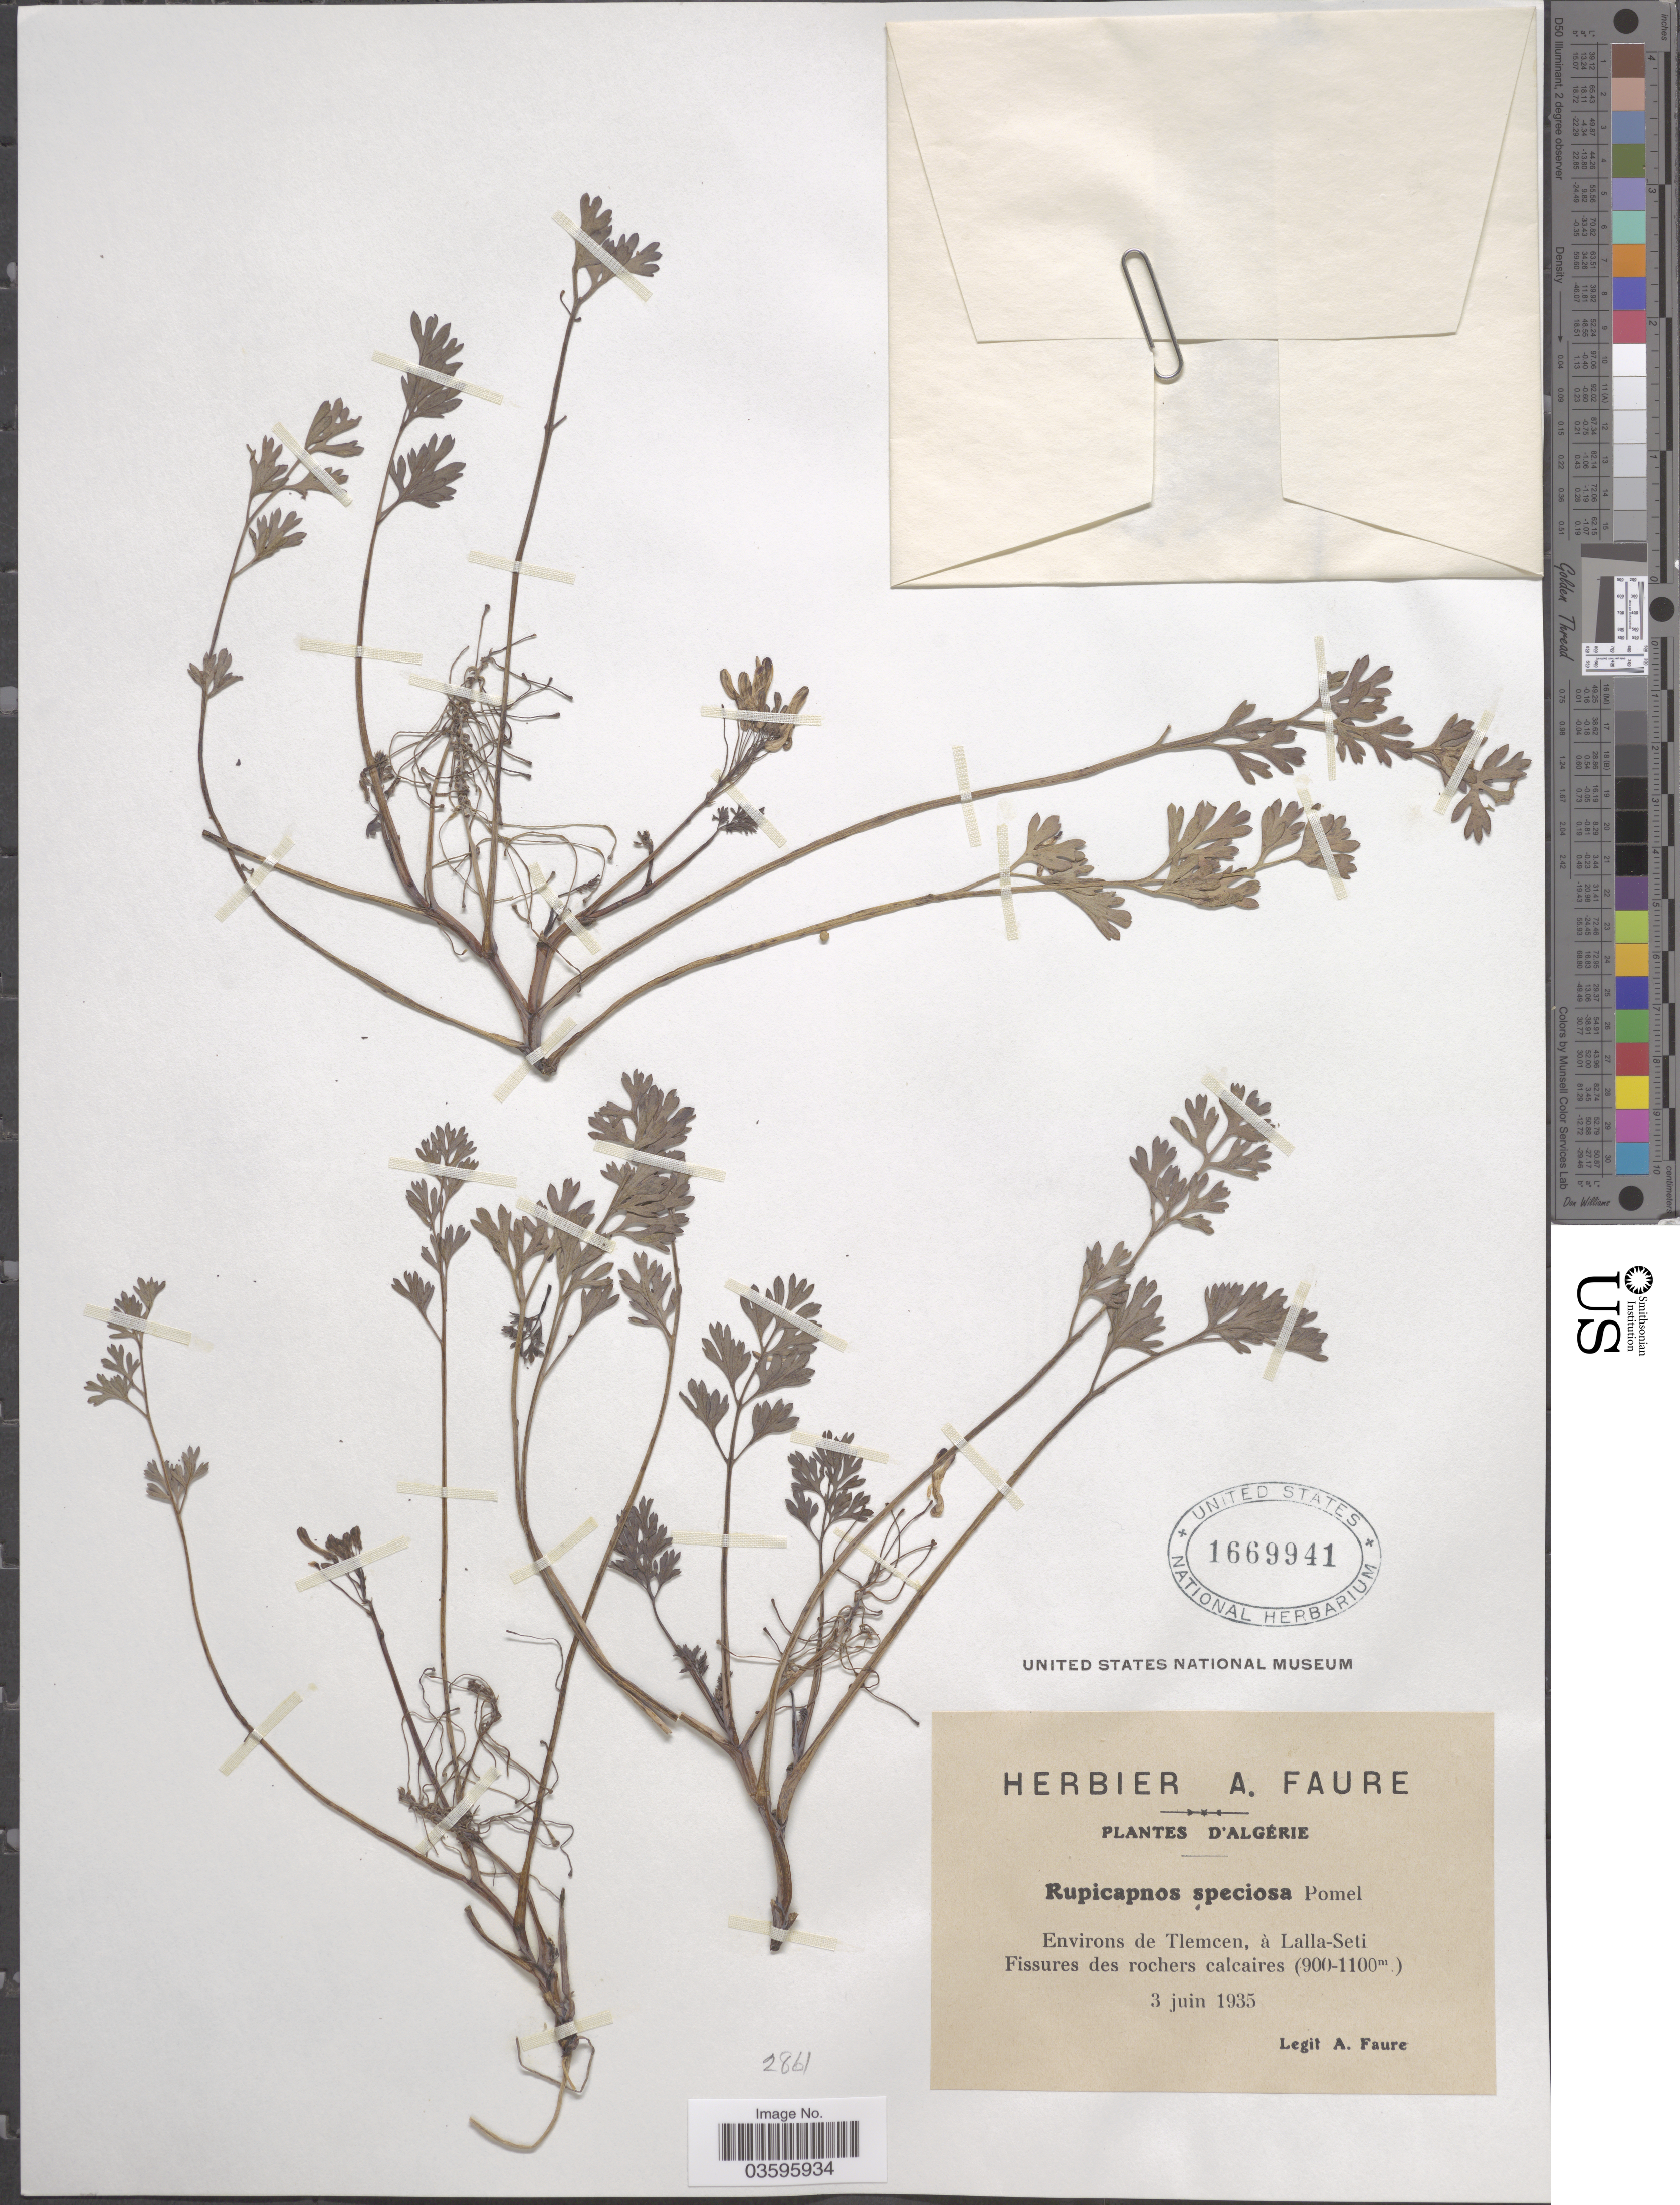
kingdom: Plantae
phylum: Tracheophyta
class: Magnoliopsida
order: Ranunculales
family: Papaveraceae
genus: Fumaria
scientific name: Fumaria speciosa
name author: Jord.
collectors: A. Faure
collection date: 1935-06-03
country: Algeria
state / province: Tlemcen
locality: Environs de Tlemcen, à Lalla-Seti Fissures des rochers calcaires.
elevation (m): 900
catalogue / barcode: US 1669941